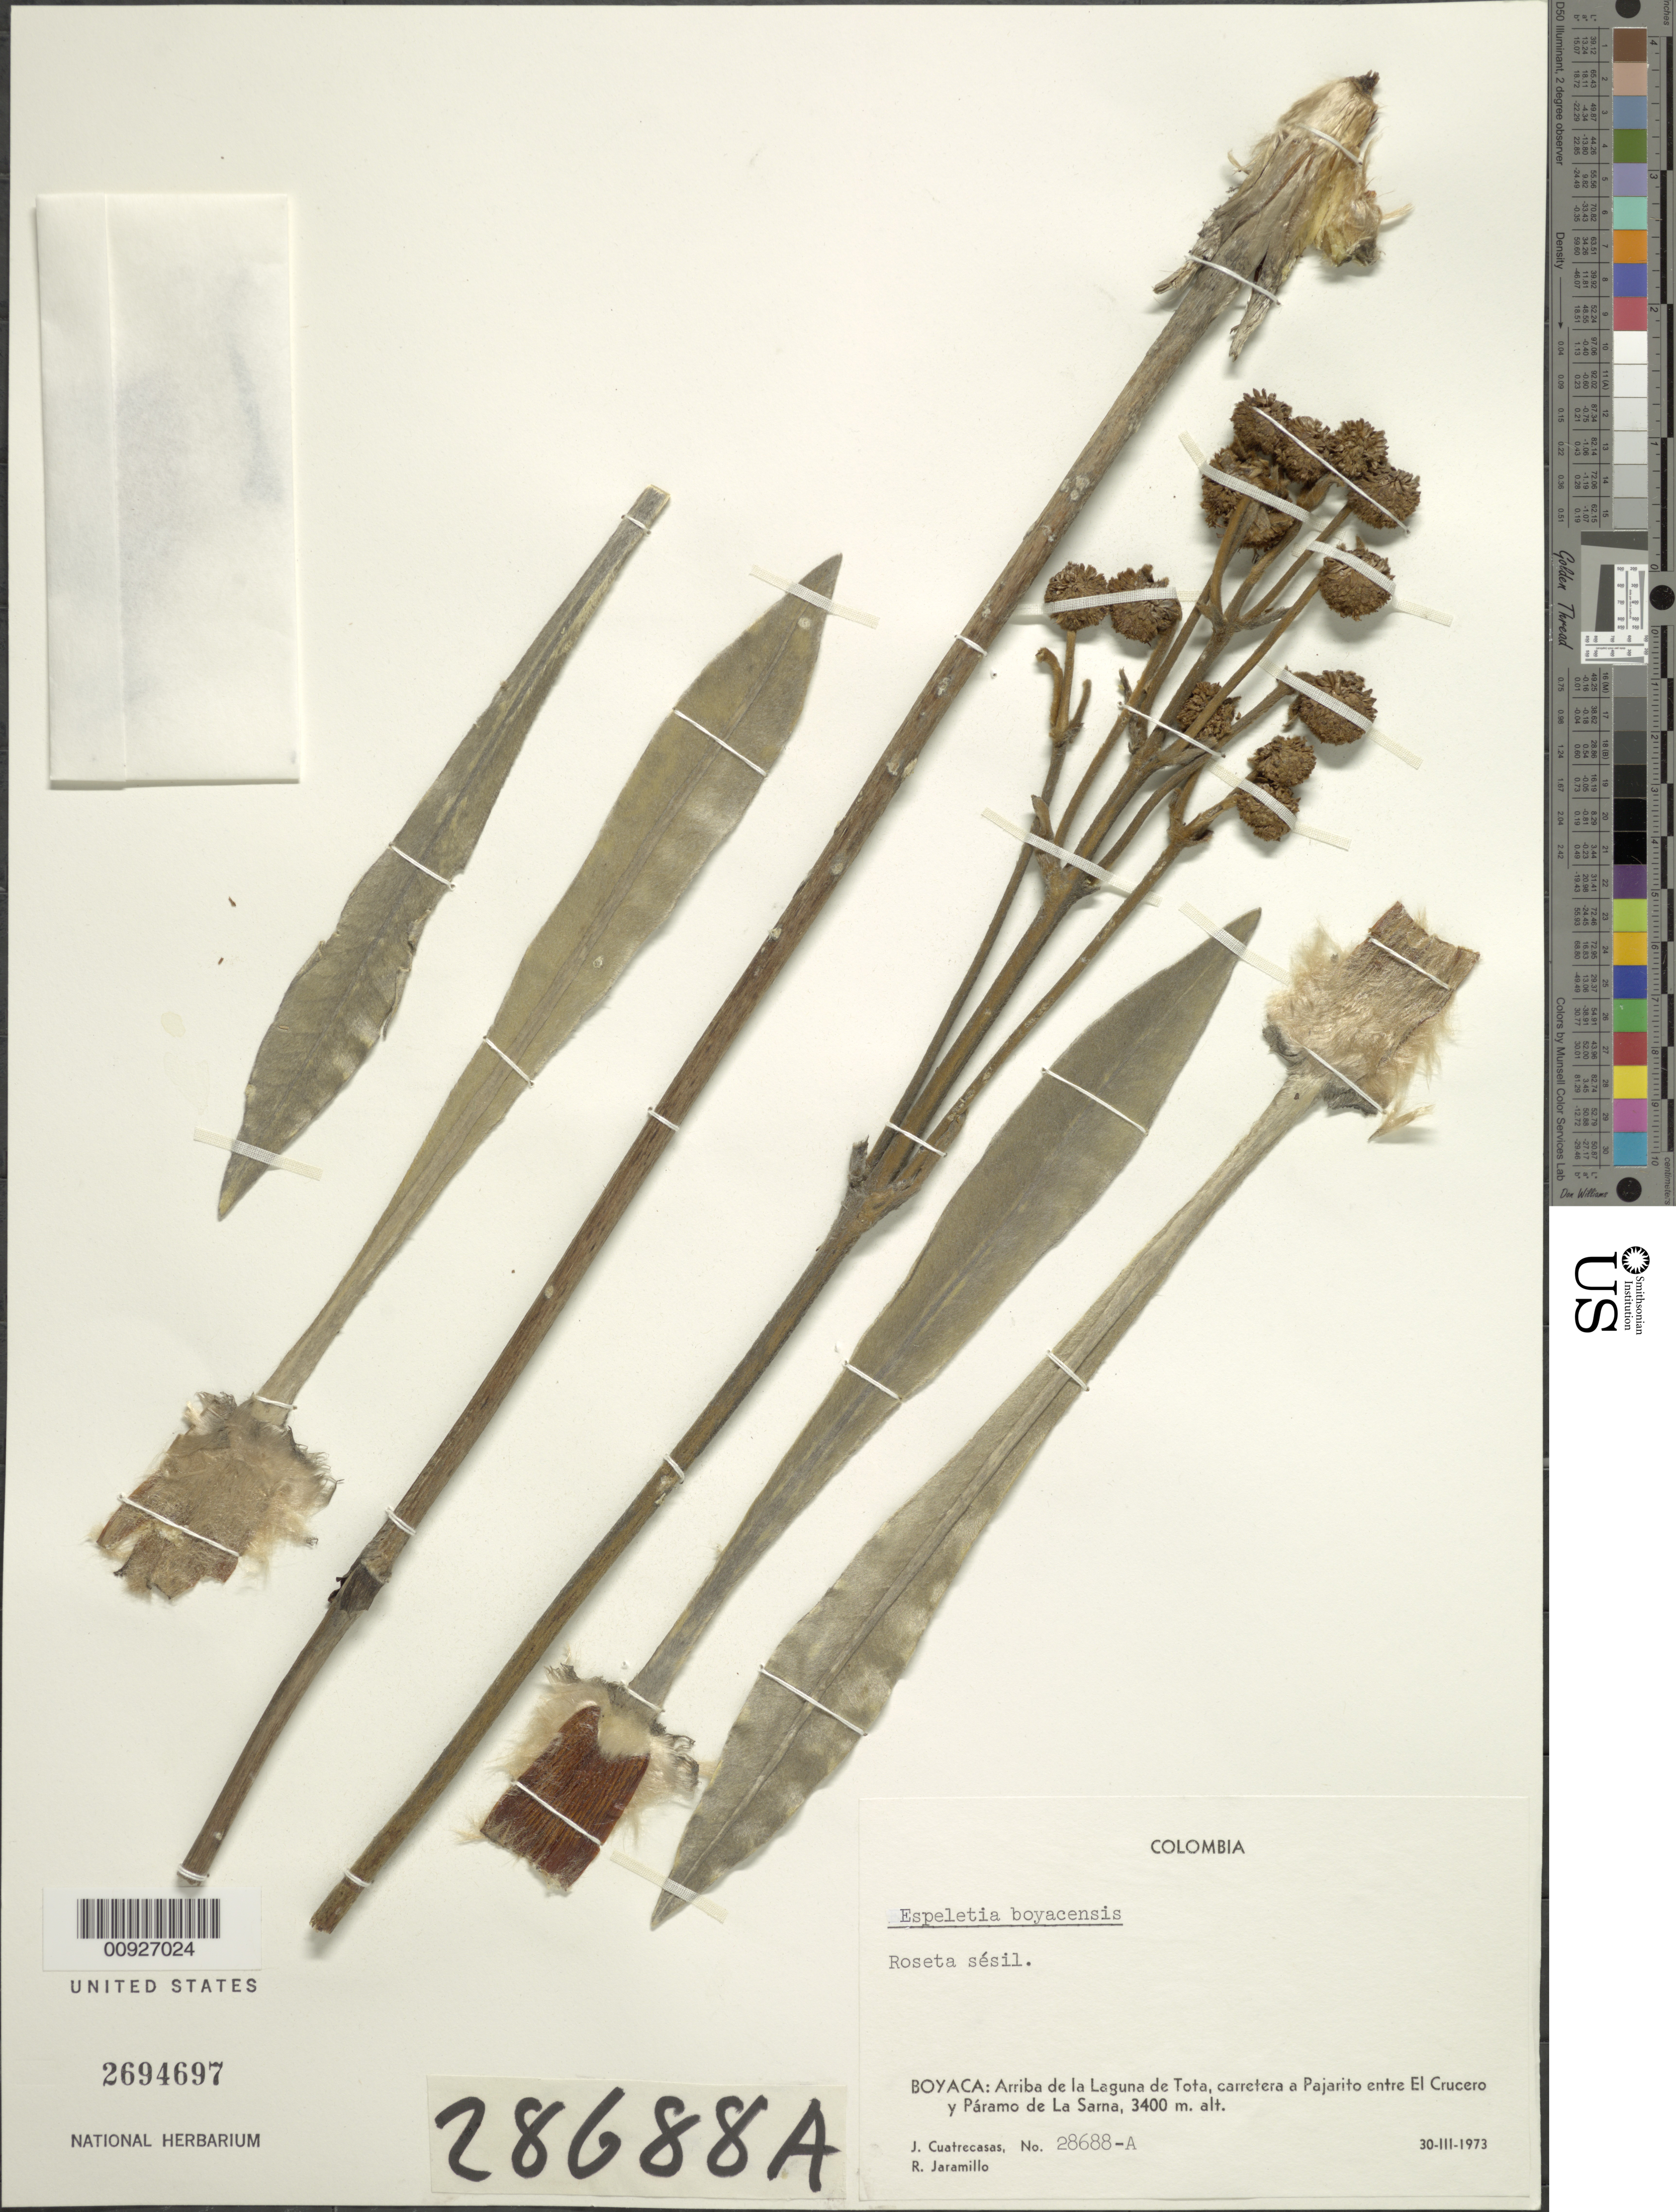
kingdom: Plantae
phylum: Tracheophyta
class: Magnoliopsida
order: Asterales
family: Asteraceae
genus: Espeletia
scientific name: Espeletia boyacensis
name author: Cuatrec.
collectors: J. Cuatrecasas & R. Jaramillo M.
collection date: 1973-03-30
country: Colombia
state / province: Boyacá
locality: Arriba de la Laguna de Tota, carretera a Pajarito entre El Crucero y Páramo de La Sarna.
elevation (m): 3400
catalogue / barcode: US 2694697